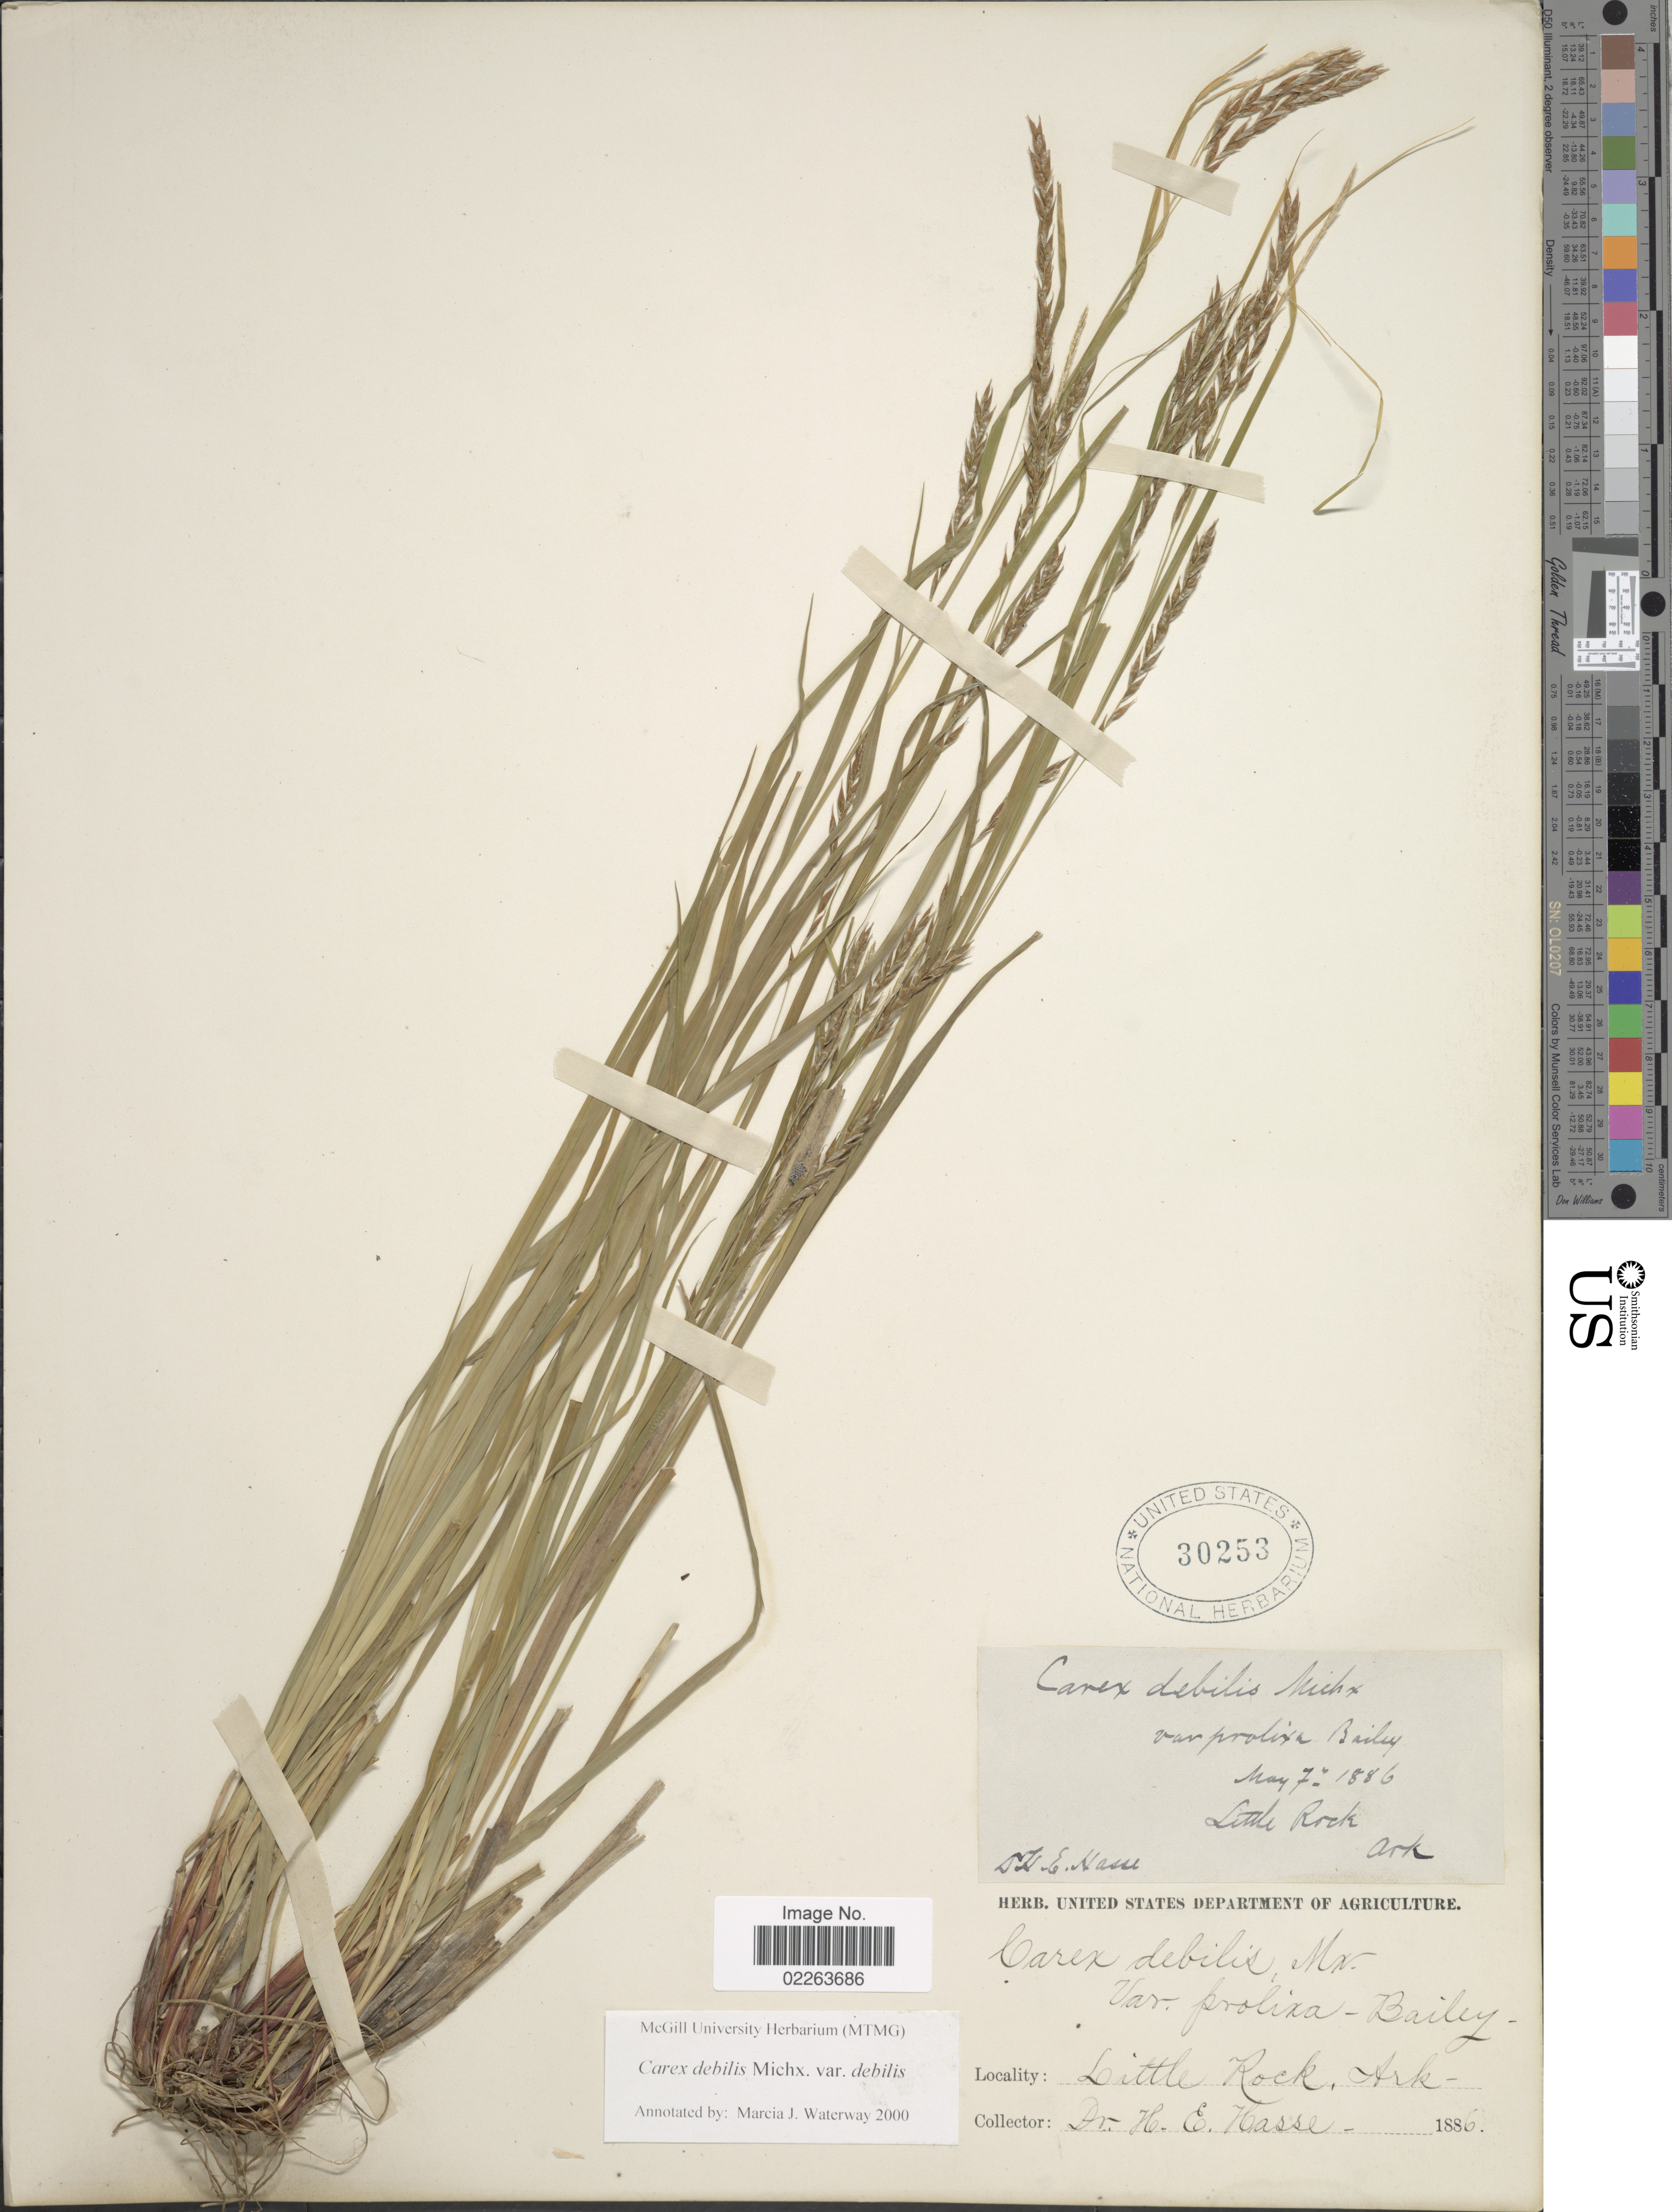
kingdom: Plantae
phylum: Tracheophyta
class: Liliopsida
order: Poales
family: Cyperaceae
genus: Carex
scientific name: Carex debilis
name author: Michx.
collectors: H. E. Hasse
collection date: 1886-05-07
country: United States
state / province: Arkansas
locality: Little Rock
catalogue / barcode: US 30253